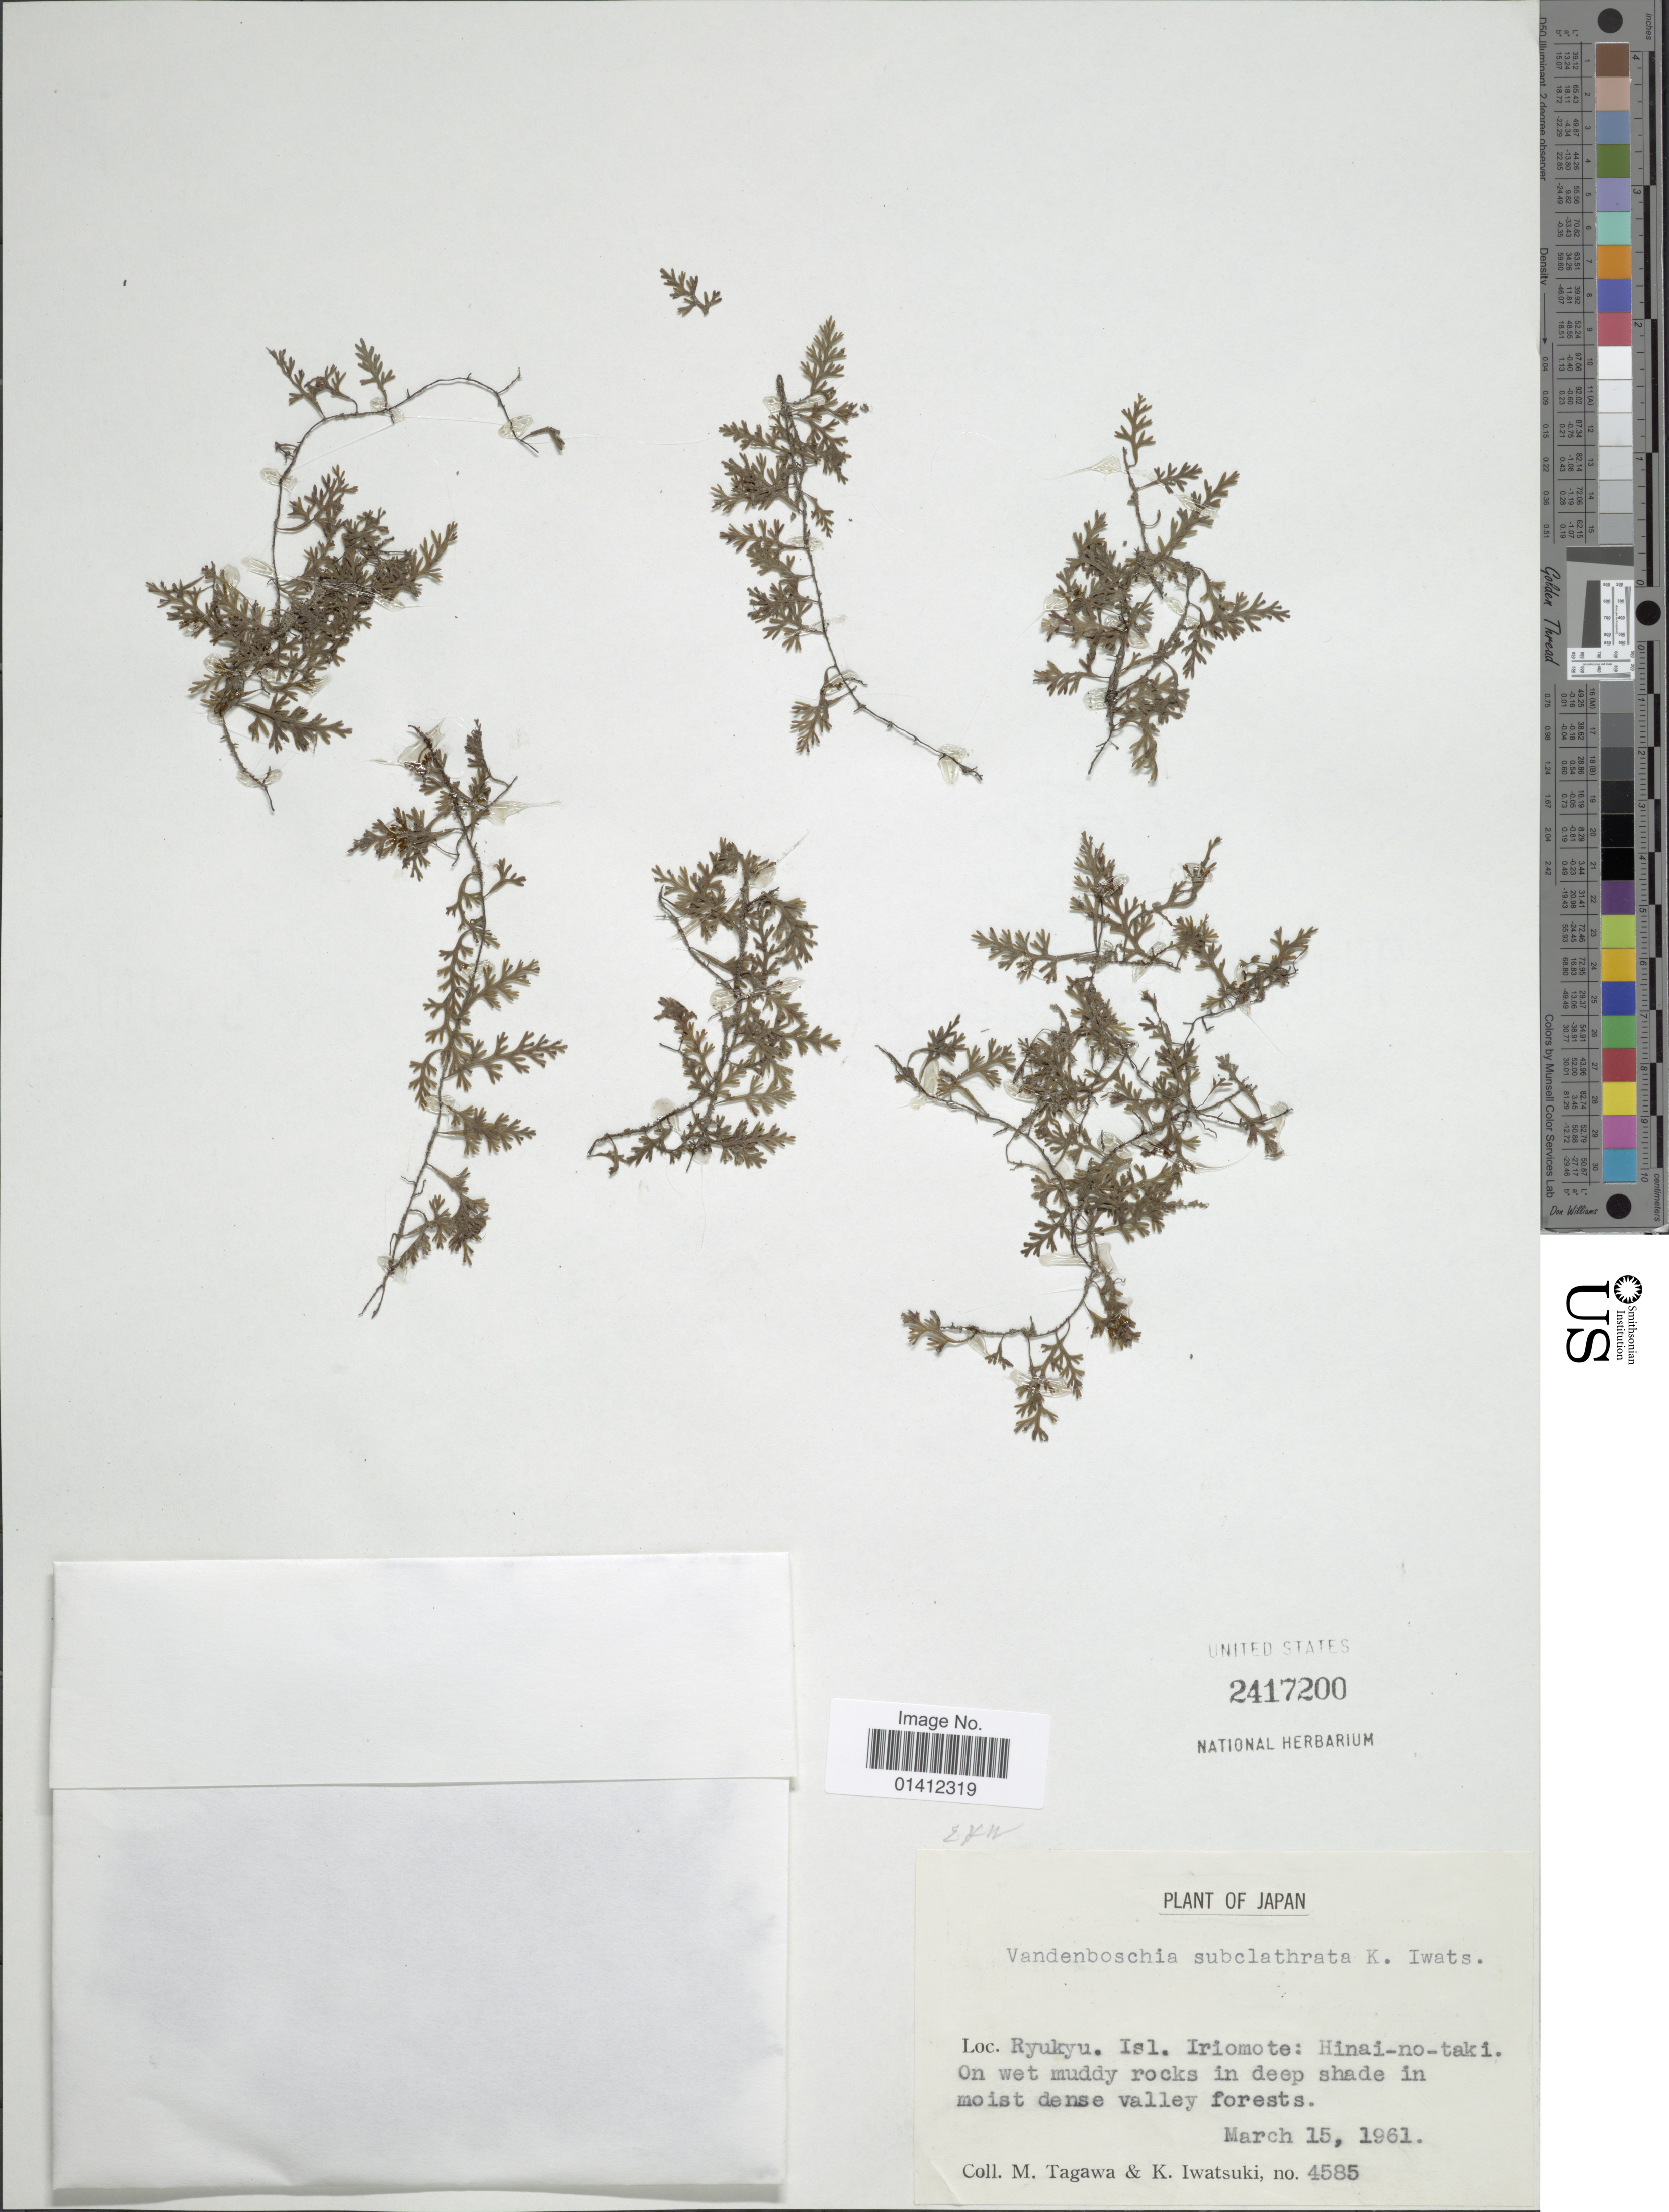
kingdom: Plantae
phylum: Tracheophyta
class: Polypodiopsida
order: Hymenophyllales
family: Hymenophyllaceae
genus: Vandenboschia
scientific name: Vandenboschia subclathrata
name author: K. Iwats.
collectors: M. Tagawa & K. Iwatsuki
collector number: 4585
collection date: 1961-03-15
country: Japan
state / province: Okinawa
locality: Ryukyu Isl. Iriomote: Hinai-no-taki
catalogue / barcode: US 2417200